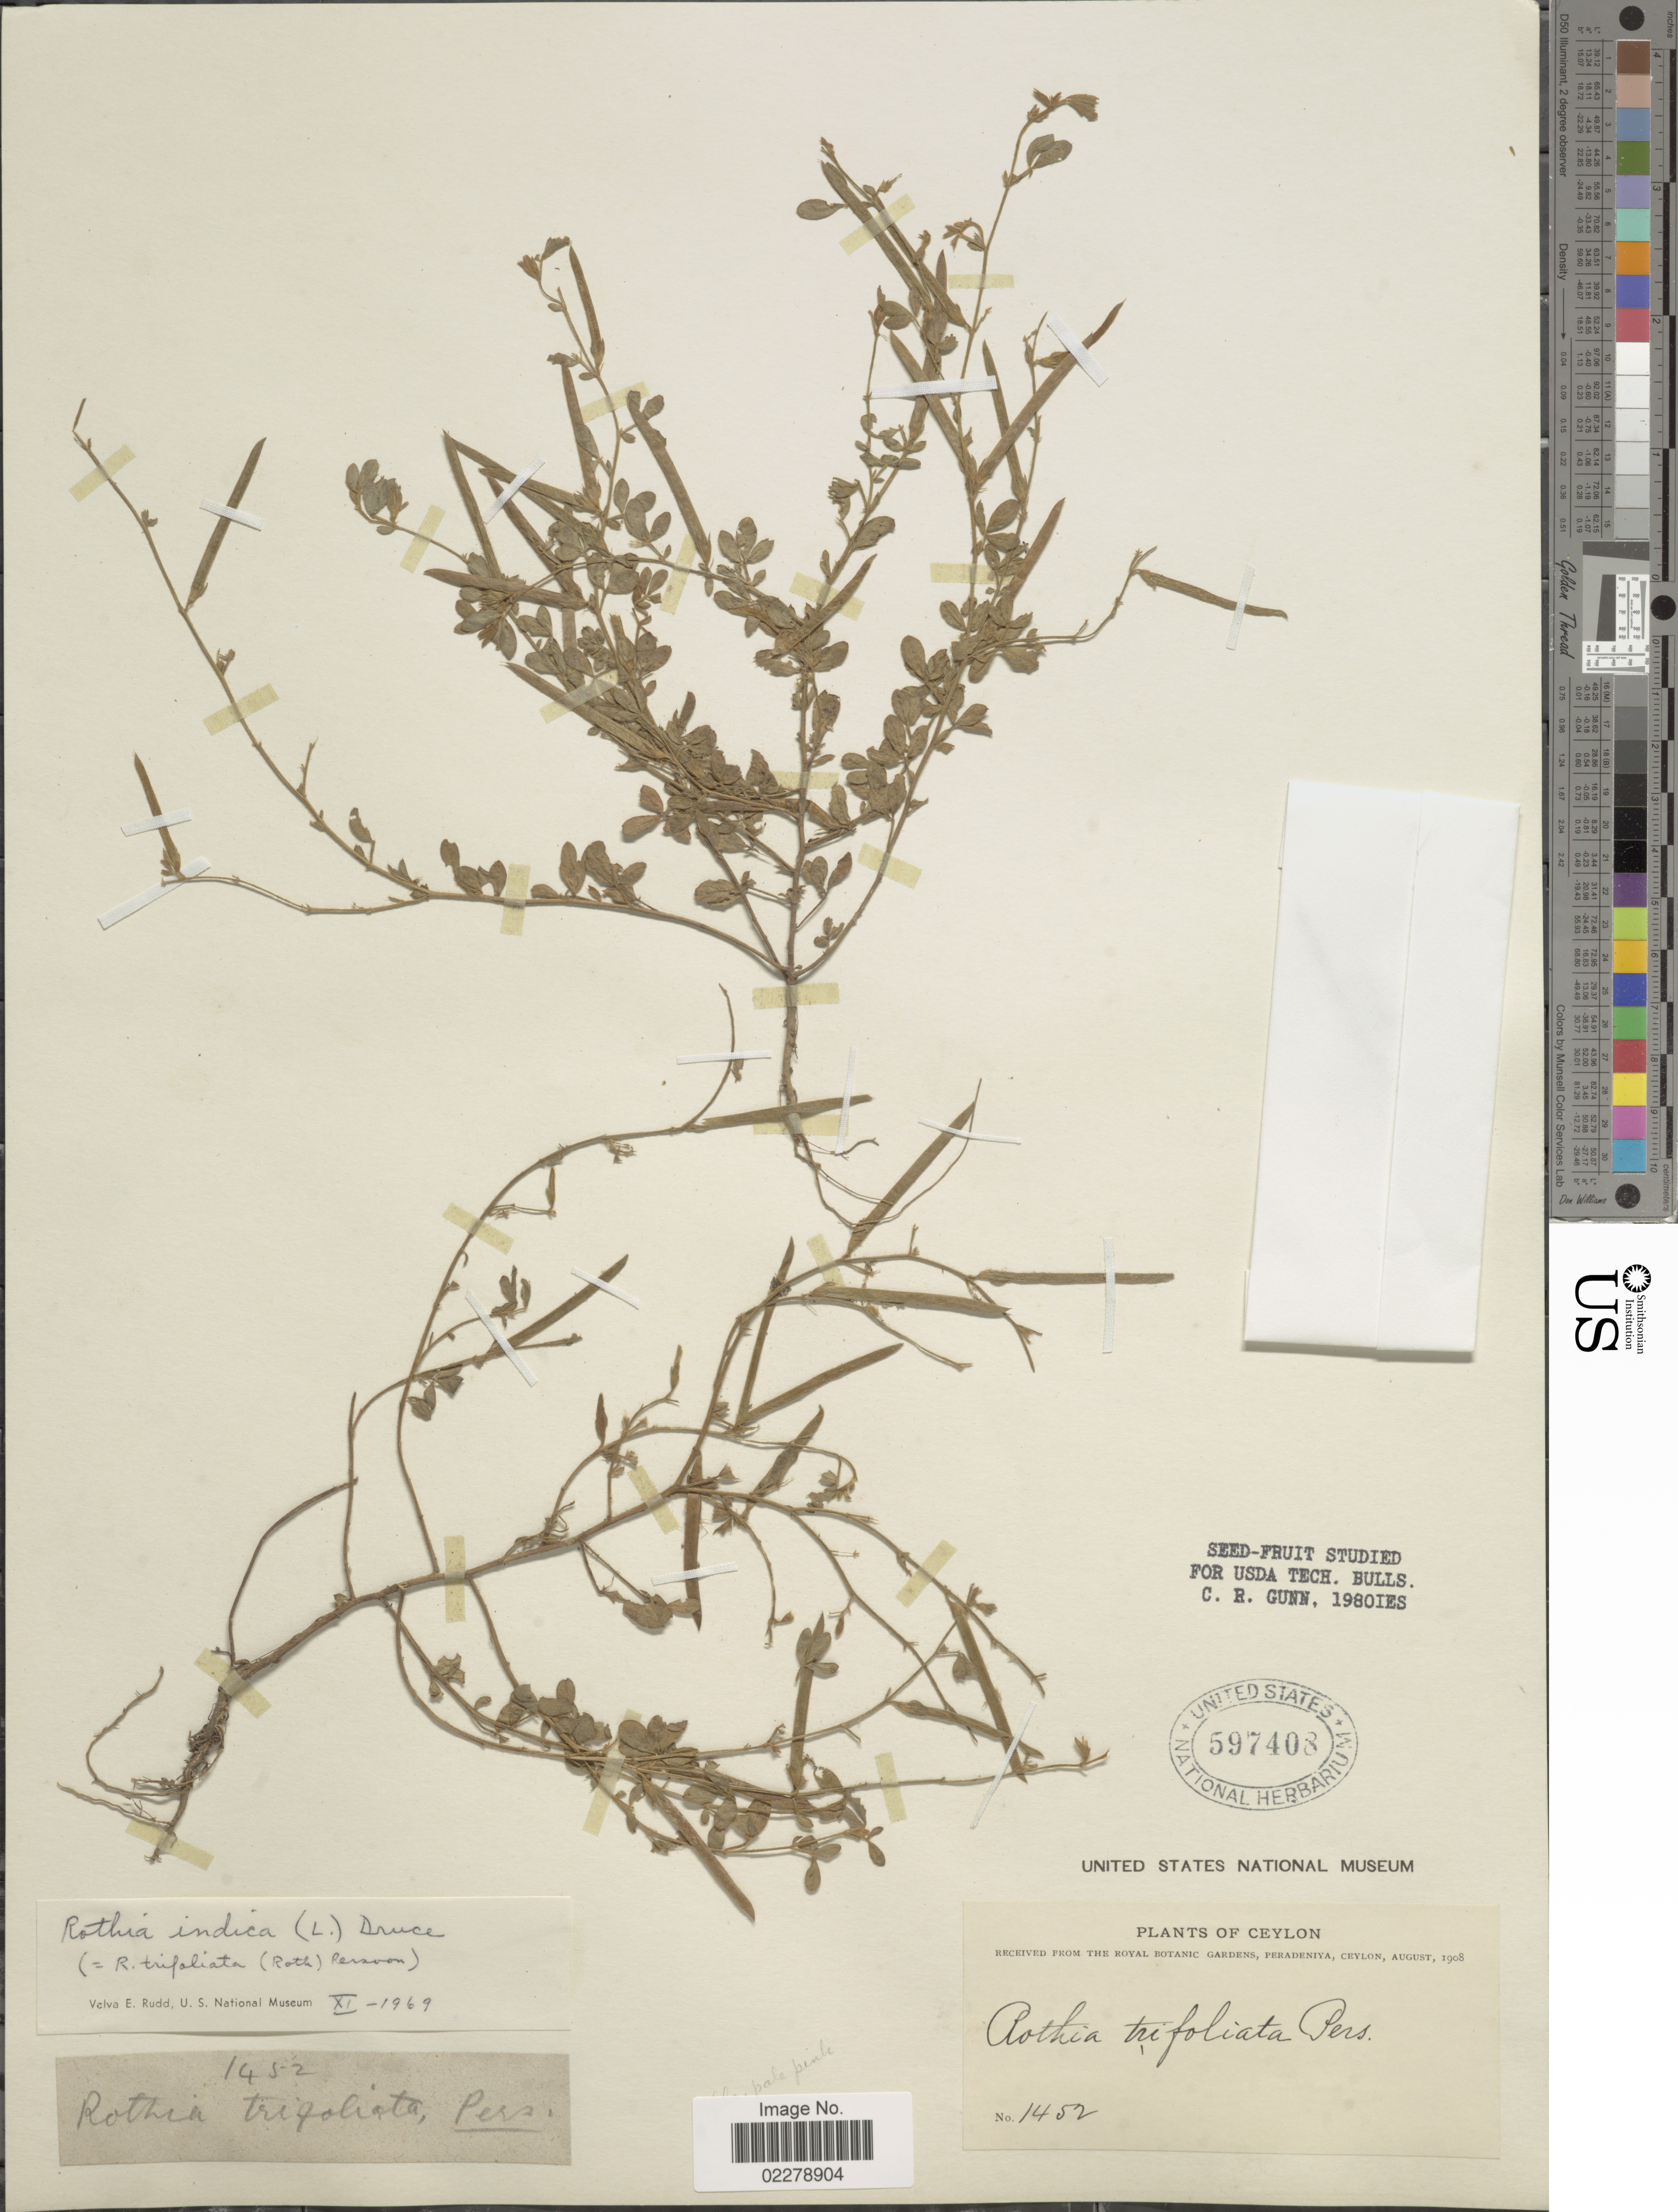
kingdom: Plantae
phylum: Tracheophyta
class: Magnoliopsida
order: Fabales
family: Fabaceae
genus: Rothia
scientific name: Rothia indica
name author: (L.) Druce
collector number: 1452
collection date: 1908-08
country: Sri Lanka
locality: Peradeniya, Ceylon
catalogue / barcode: US 597408